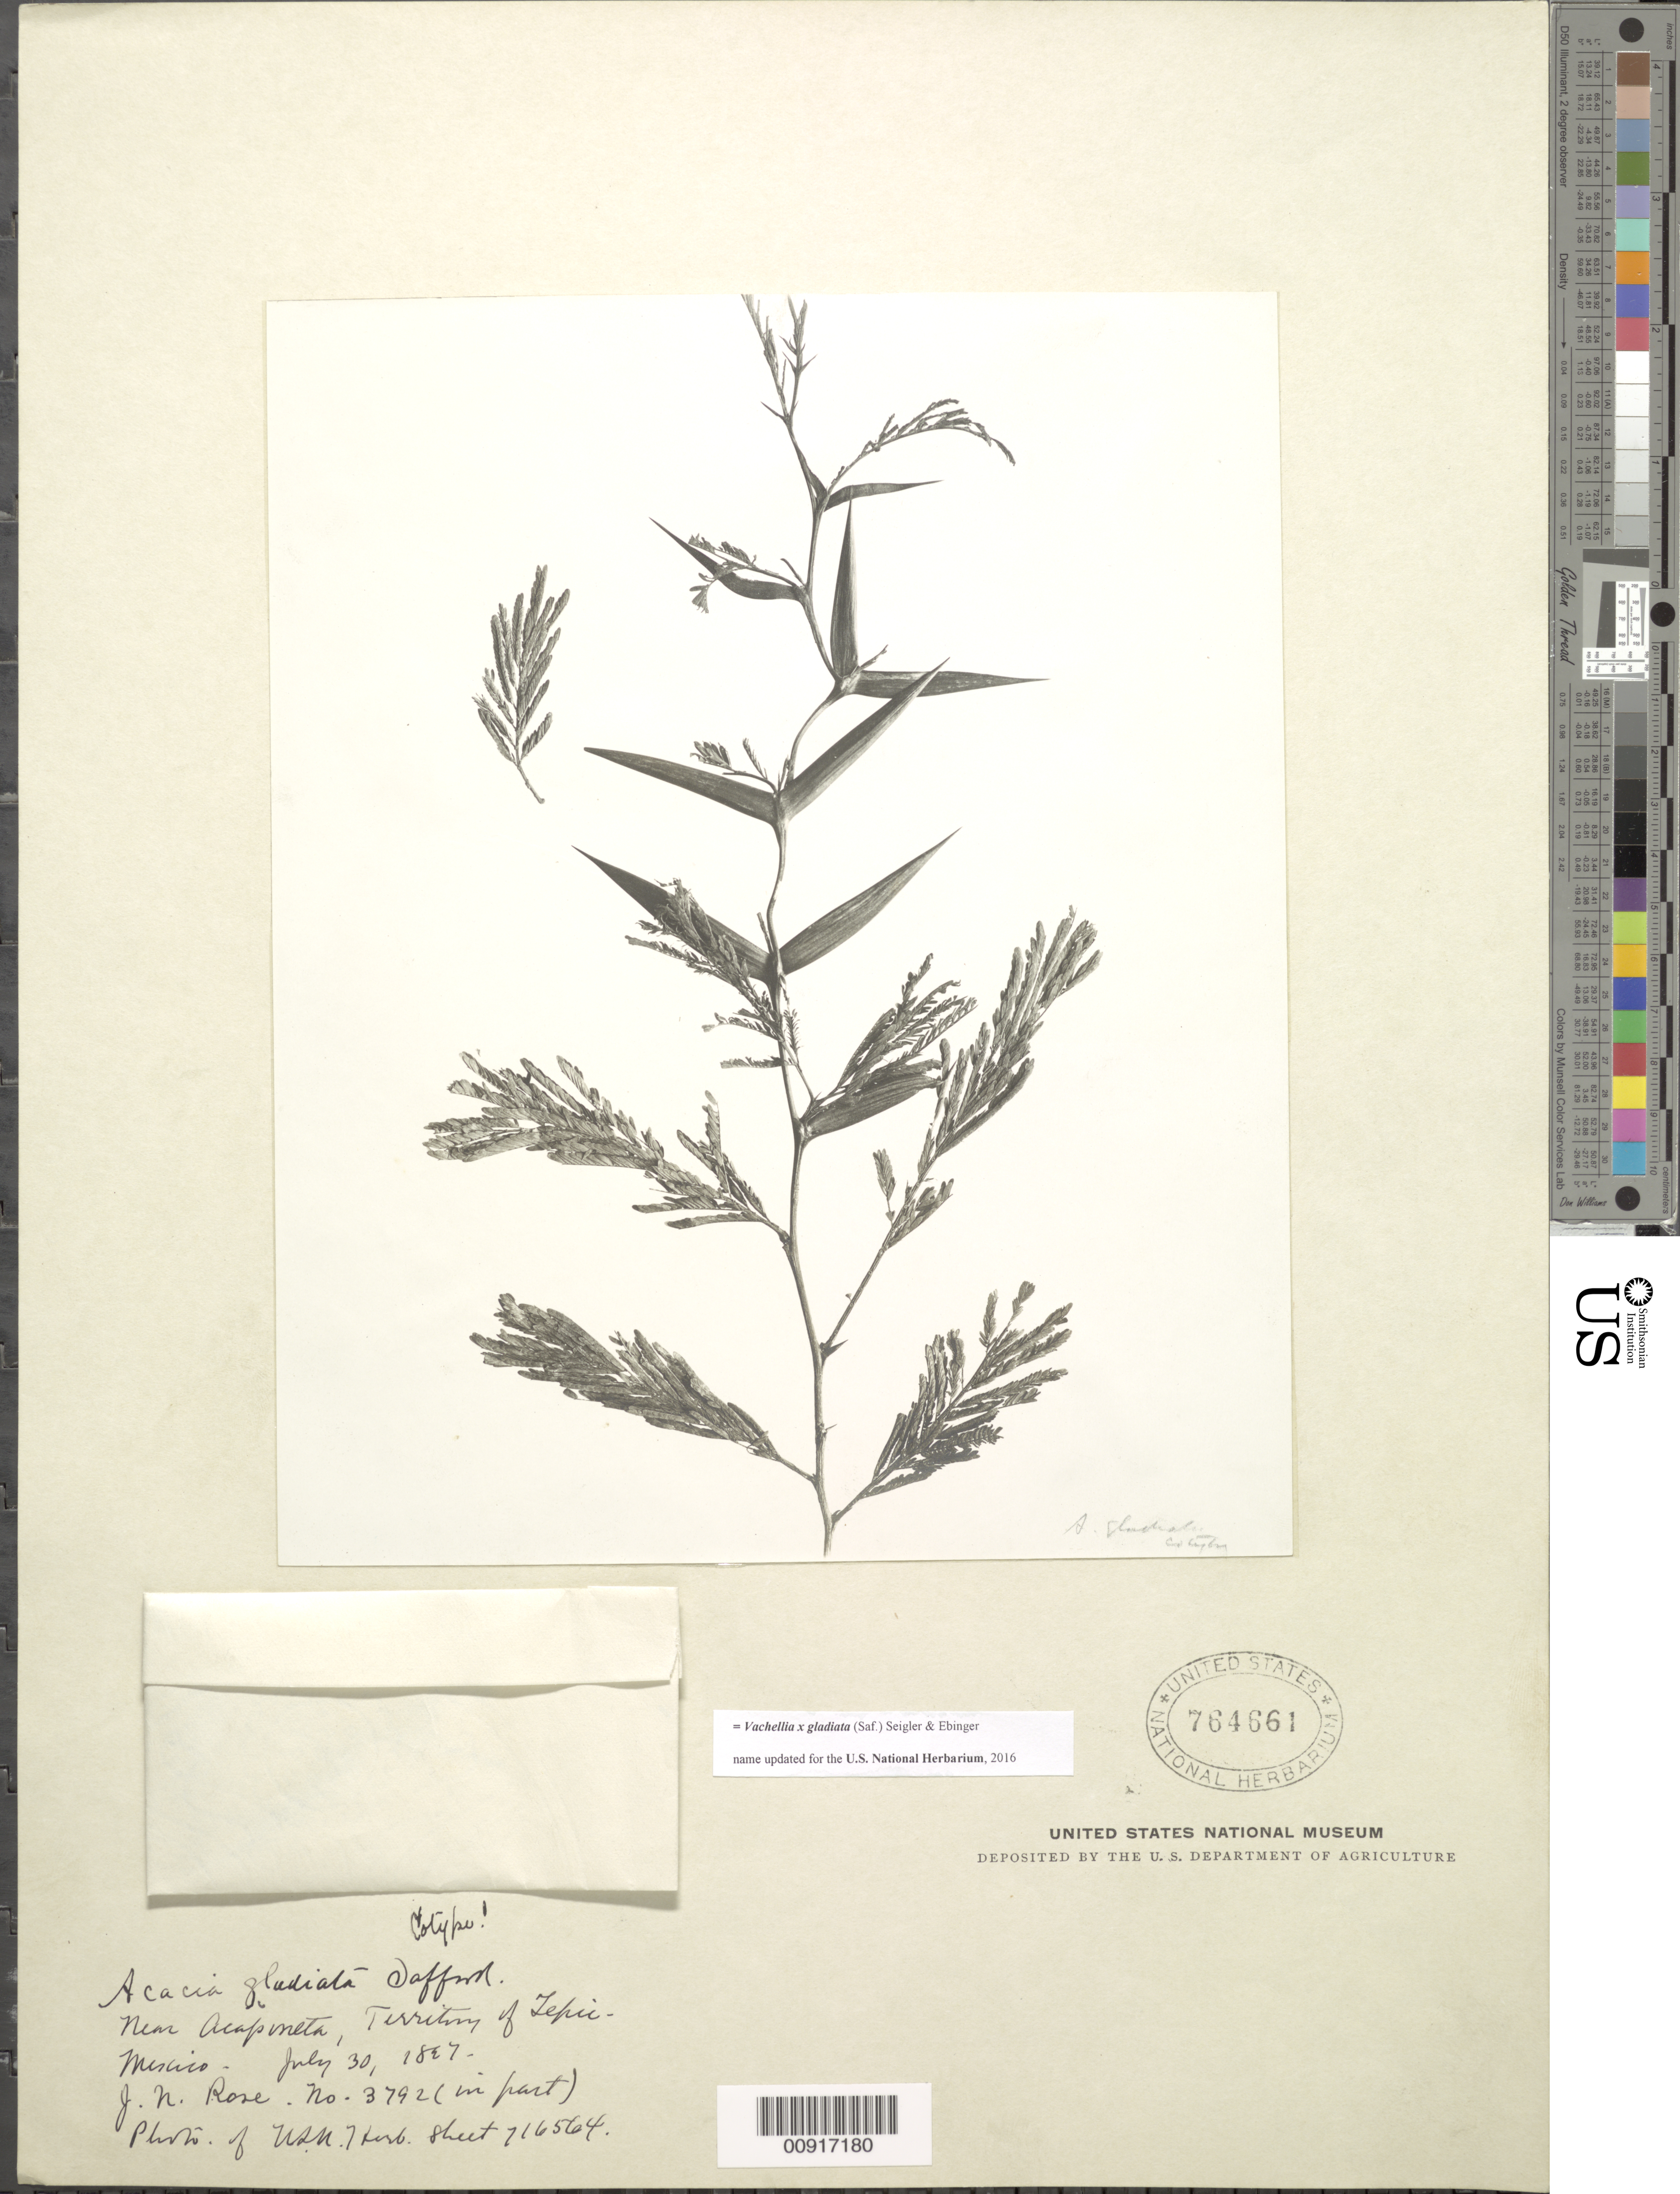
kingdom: Plantae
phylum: Tracheophyta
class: Magnoliopsida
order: Fabales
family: Fabaceae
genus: Vachellia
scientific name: Vachellia x gladiata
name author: (Saff.) Seigler & Ebinger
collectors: J. N. Rose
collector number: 3792 (in part)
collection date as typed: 30 Jul 1827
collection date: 1827-07-30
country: Mexico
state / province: Nayarit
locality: Near Acaponeta, Territory of Tepic.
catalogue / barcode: US 764661